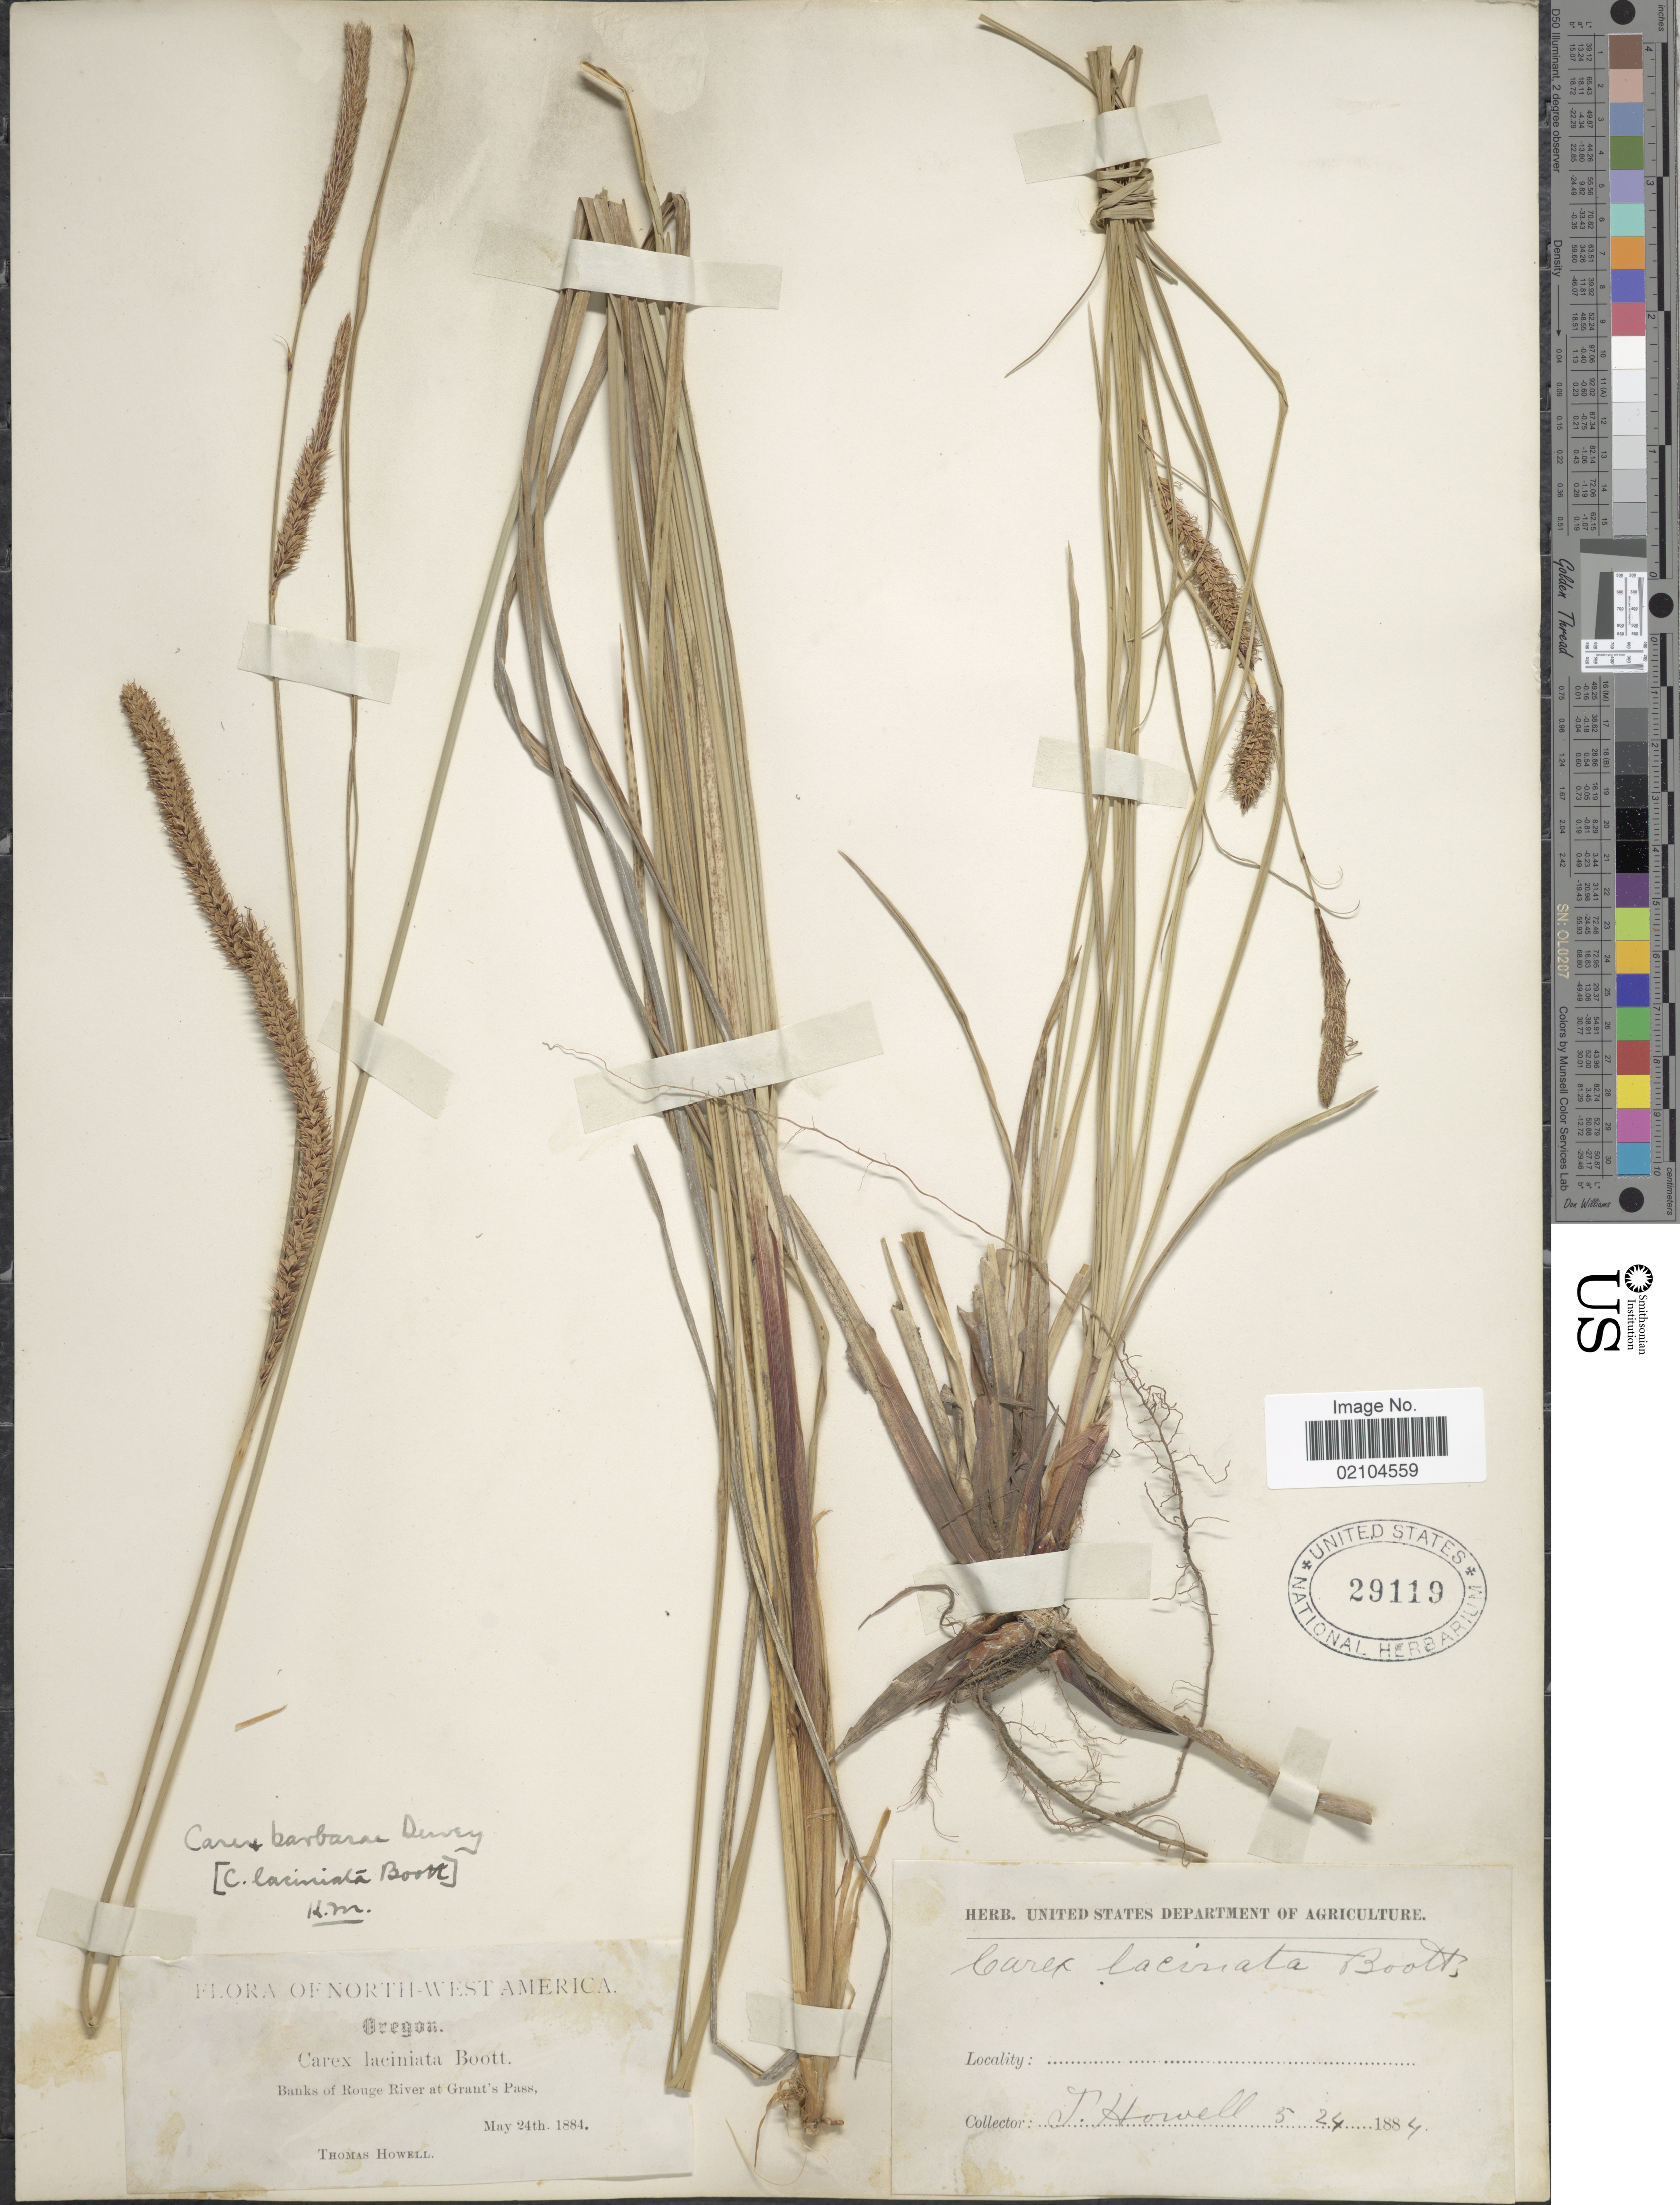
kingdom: Plantae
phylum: Tracheophyta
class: Liliopsida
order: Poales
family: Cyperaceae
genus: Carex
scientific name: Carex barbarae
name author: Dewey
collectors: T. Howell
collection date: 1884-05-24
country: United States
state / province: Oregon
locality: North-West America, Banks of Rouge River at Grant's Pass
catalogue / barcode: US 29119